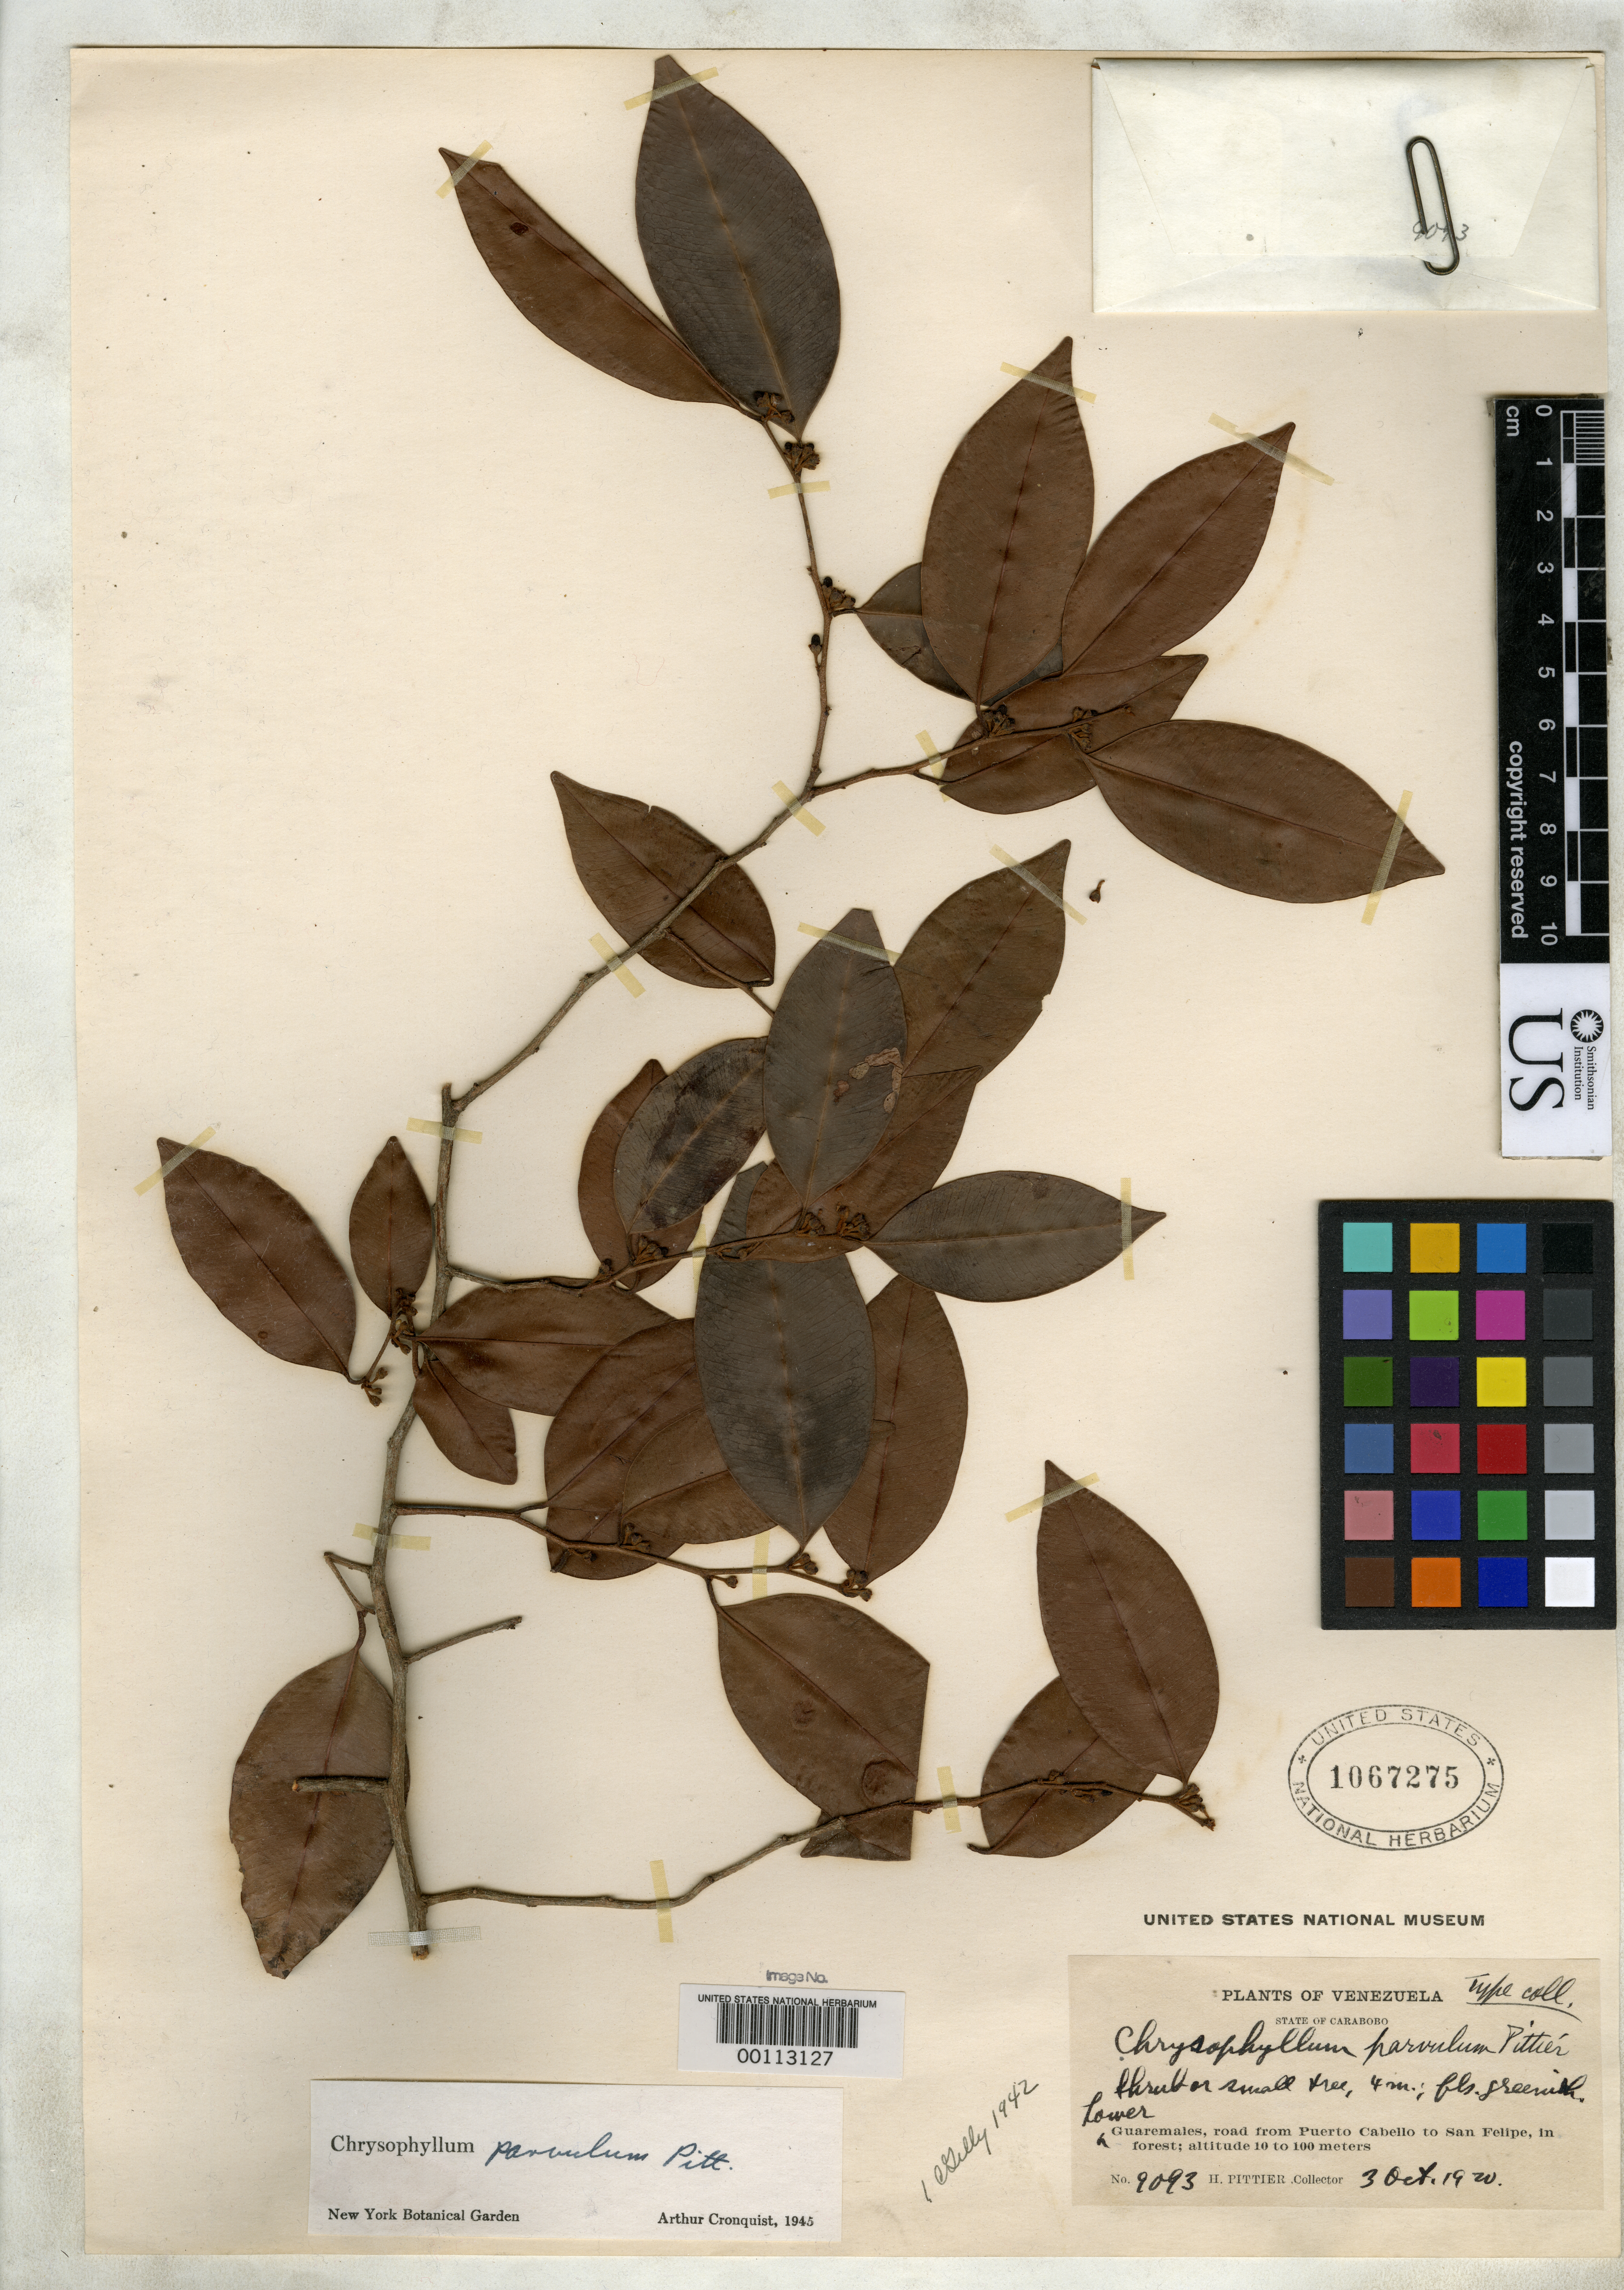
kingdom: Plantae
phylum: Tracheophyta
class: Magnoliopsida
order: Ericales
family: Sapotaceae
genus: Chrysophyllum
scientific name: Chrysophyllum parvulum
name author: Pittier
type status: Isotype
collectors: H. F. Pittier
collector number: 9093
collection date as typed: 03 Oct 1920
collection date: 1920-10-03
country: Venezuela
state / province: Carabobo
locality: Lower Guaremales, road from Puerto Cabello to San Felipe.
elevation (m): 10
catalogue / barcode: US 1067275